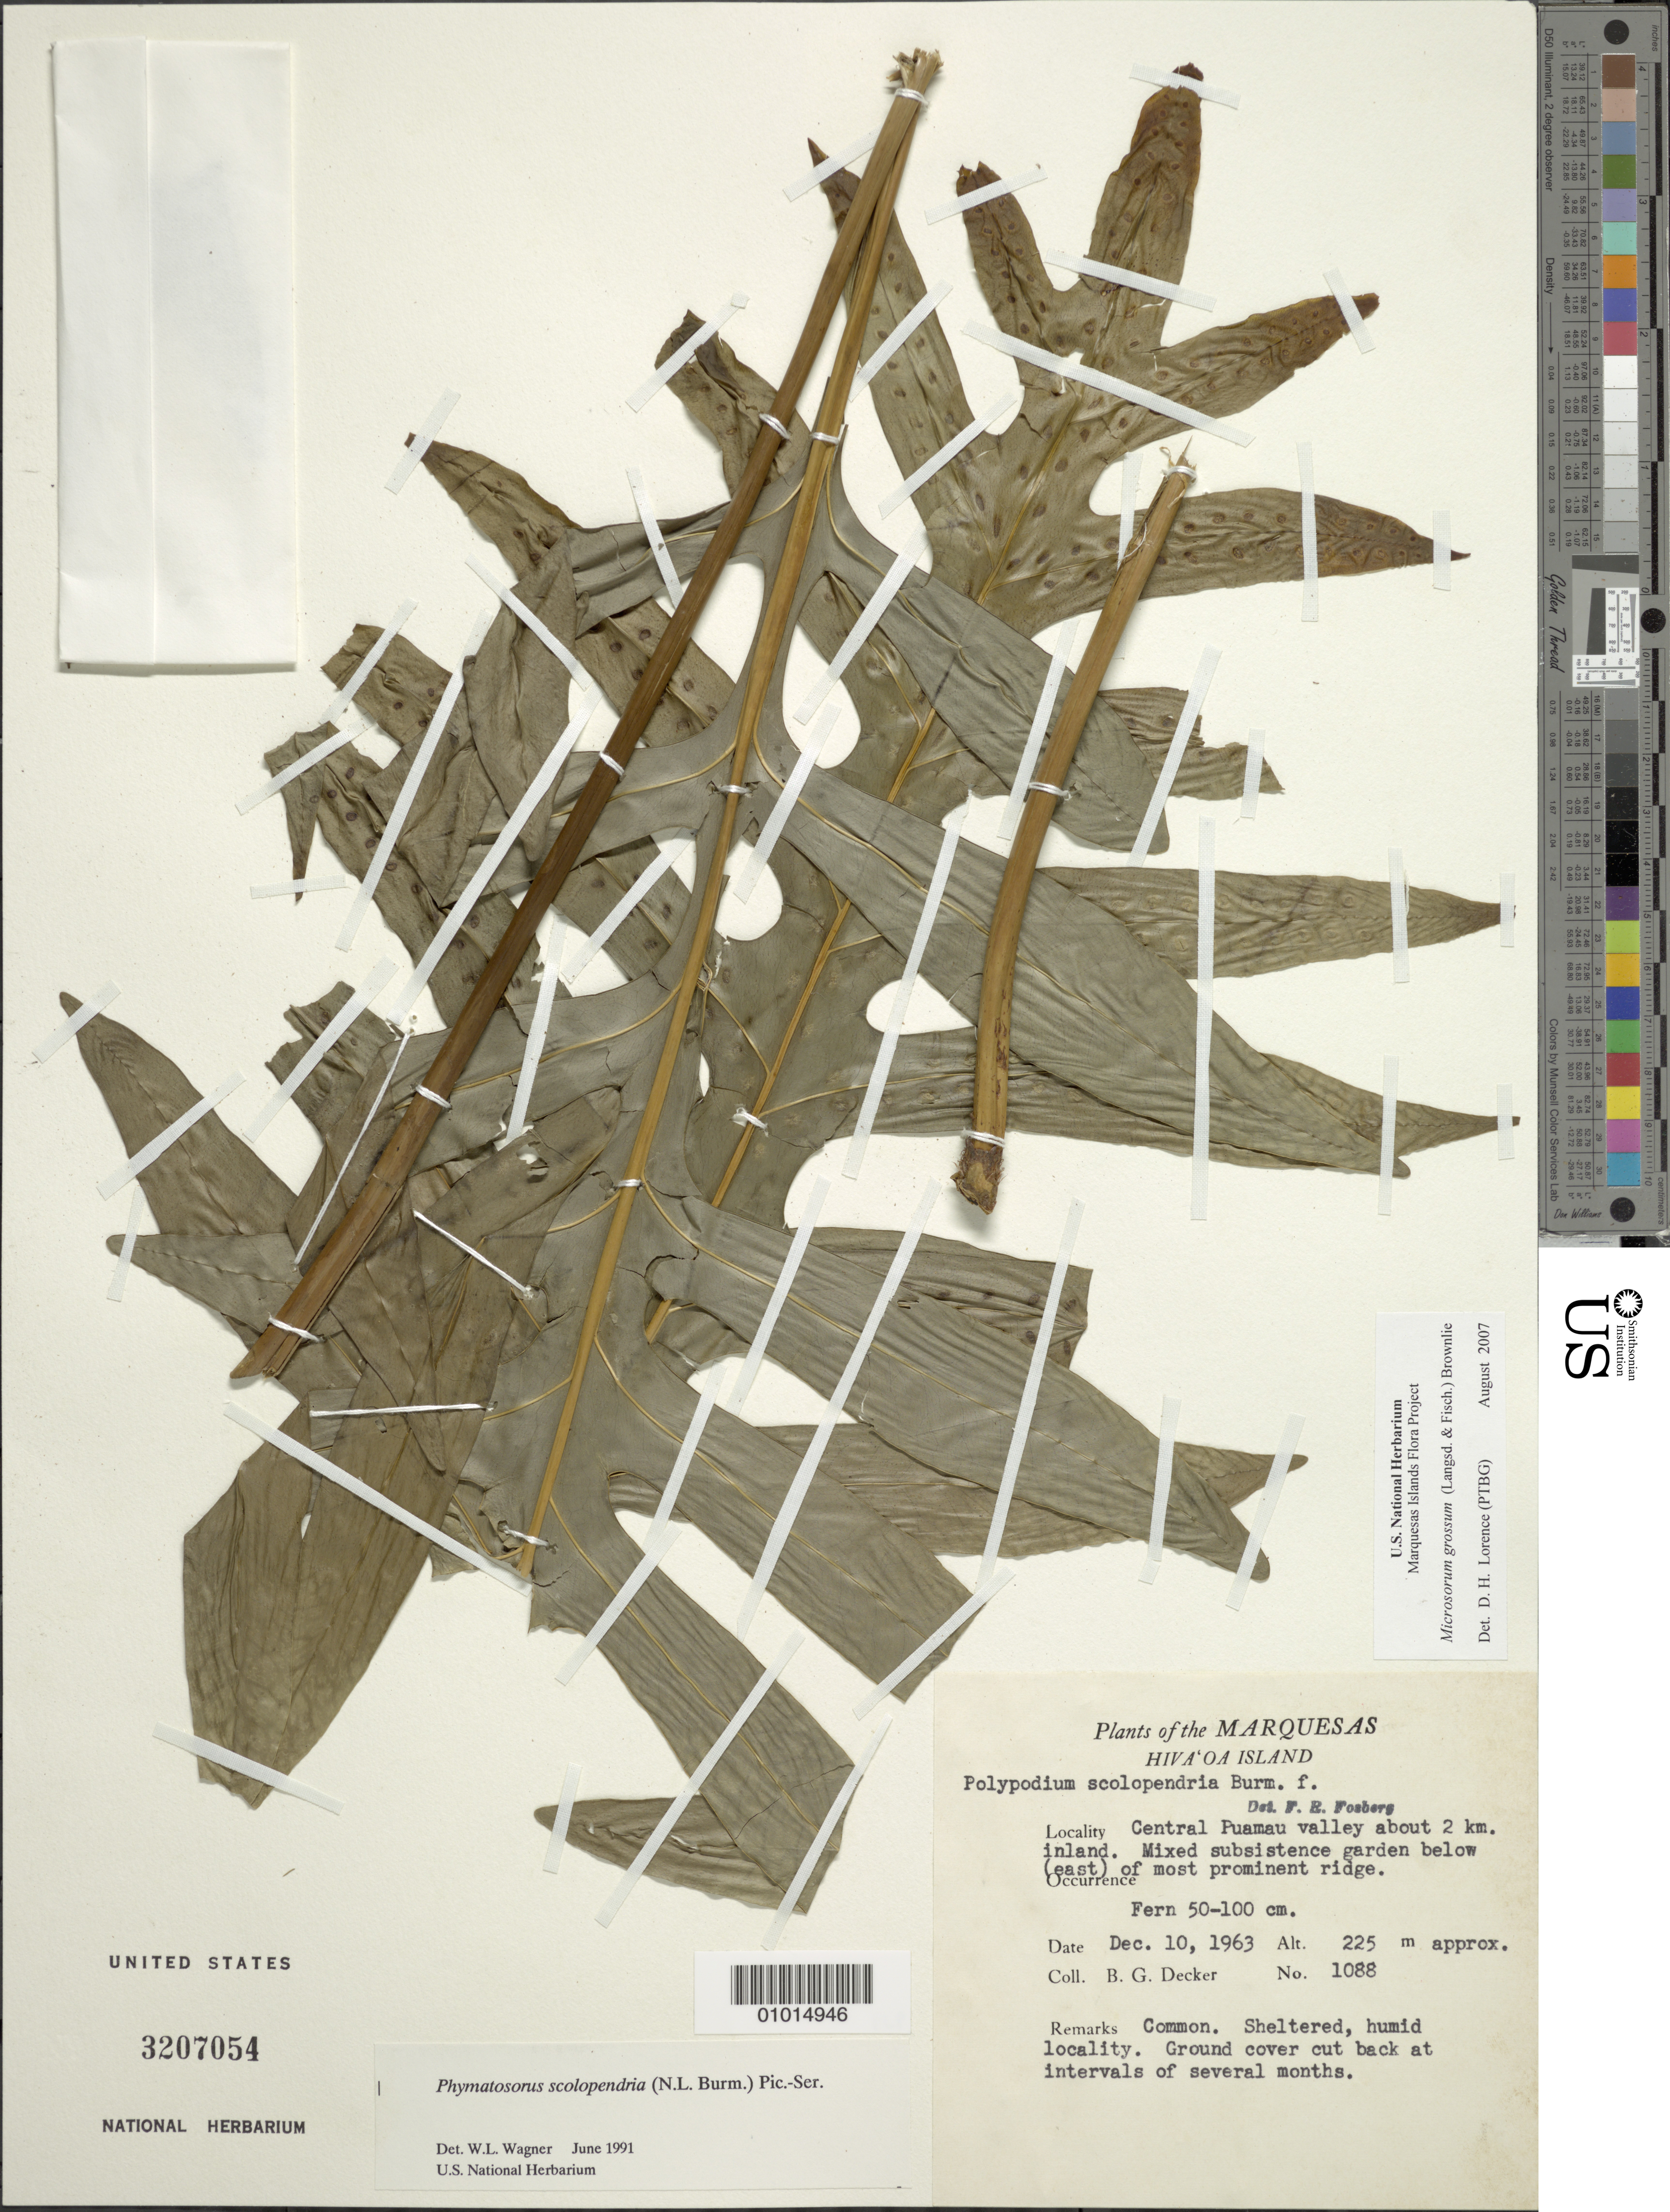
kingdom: Plantae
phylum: Tracheophyta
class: Polypodiopsida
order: Polypodiales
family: Polypodiaceae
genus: Microsorum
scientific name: Microsorum grossum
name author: (Langsd. & Fisch.) S.B. Andrews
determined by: Lorence, David H., (PTBG), National Tropical Botanical Garden (UNITED STATES)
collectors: B. G. Decker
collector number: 1088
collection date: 1963-12-10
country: French Polynesia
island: Hiva Oa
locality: central Puamau Valley, 2 km inland, mixed subsistence garden below (E) of most prominent ridge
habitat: Sheltered, humid locality; ground cover cut back at intervals of several months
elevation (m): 225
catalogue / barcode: US 3207054